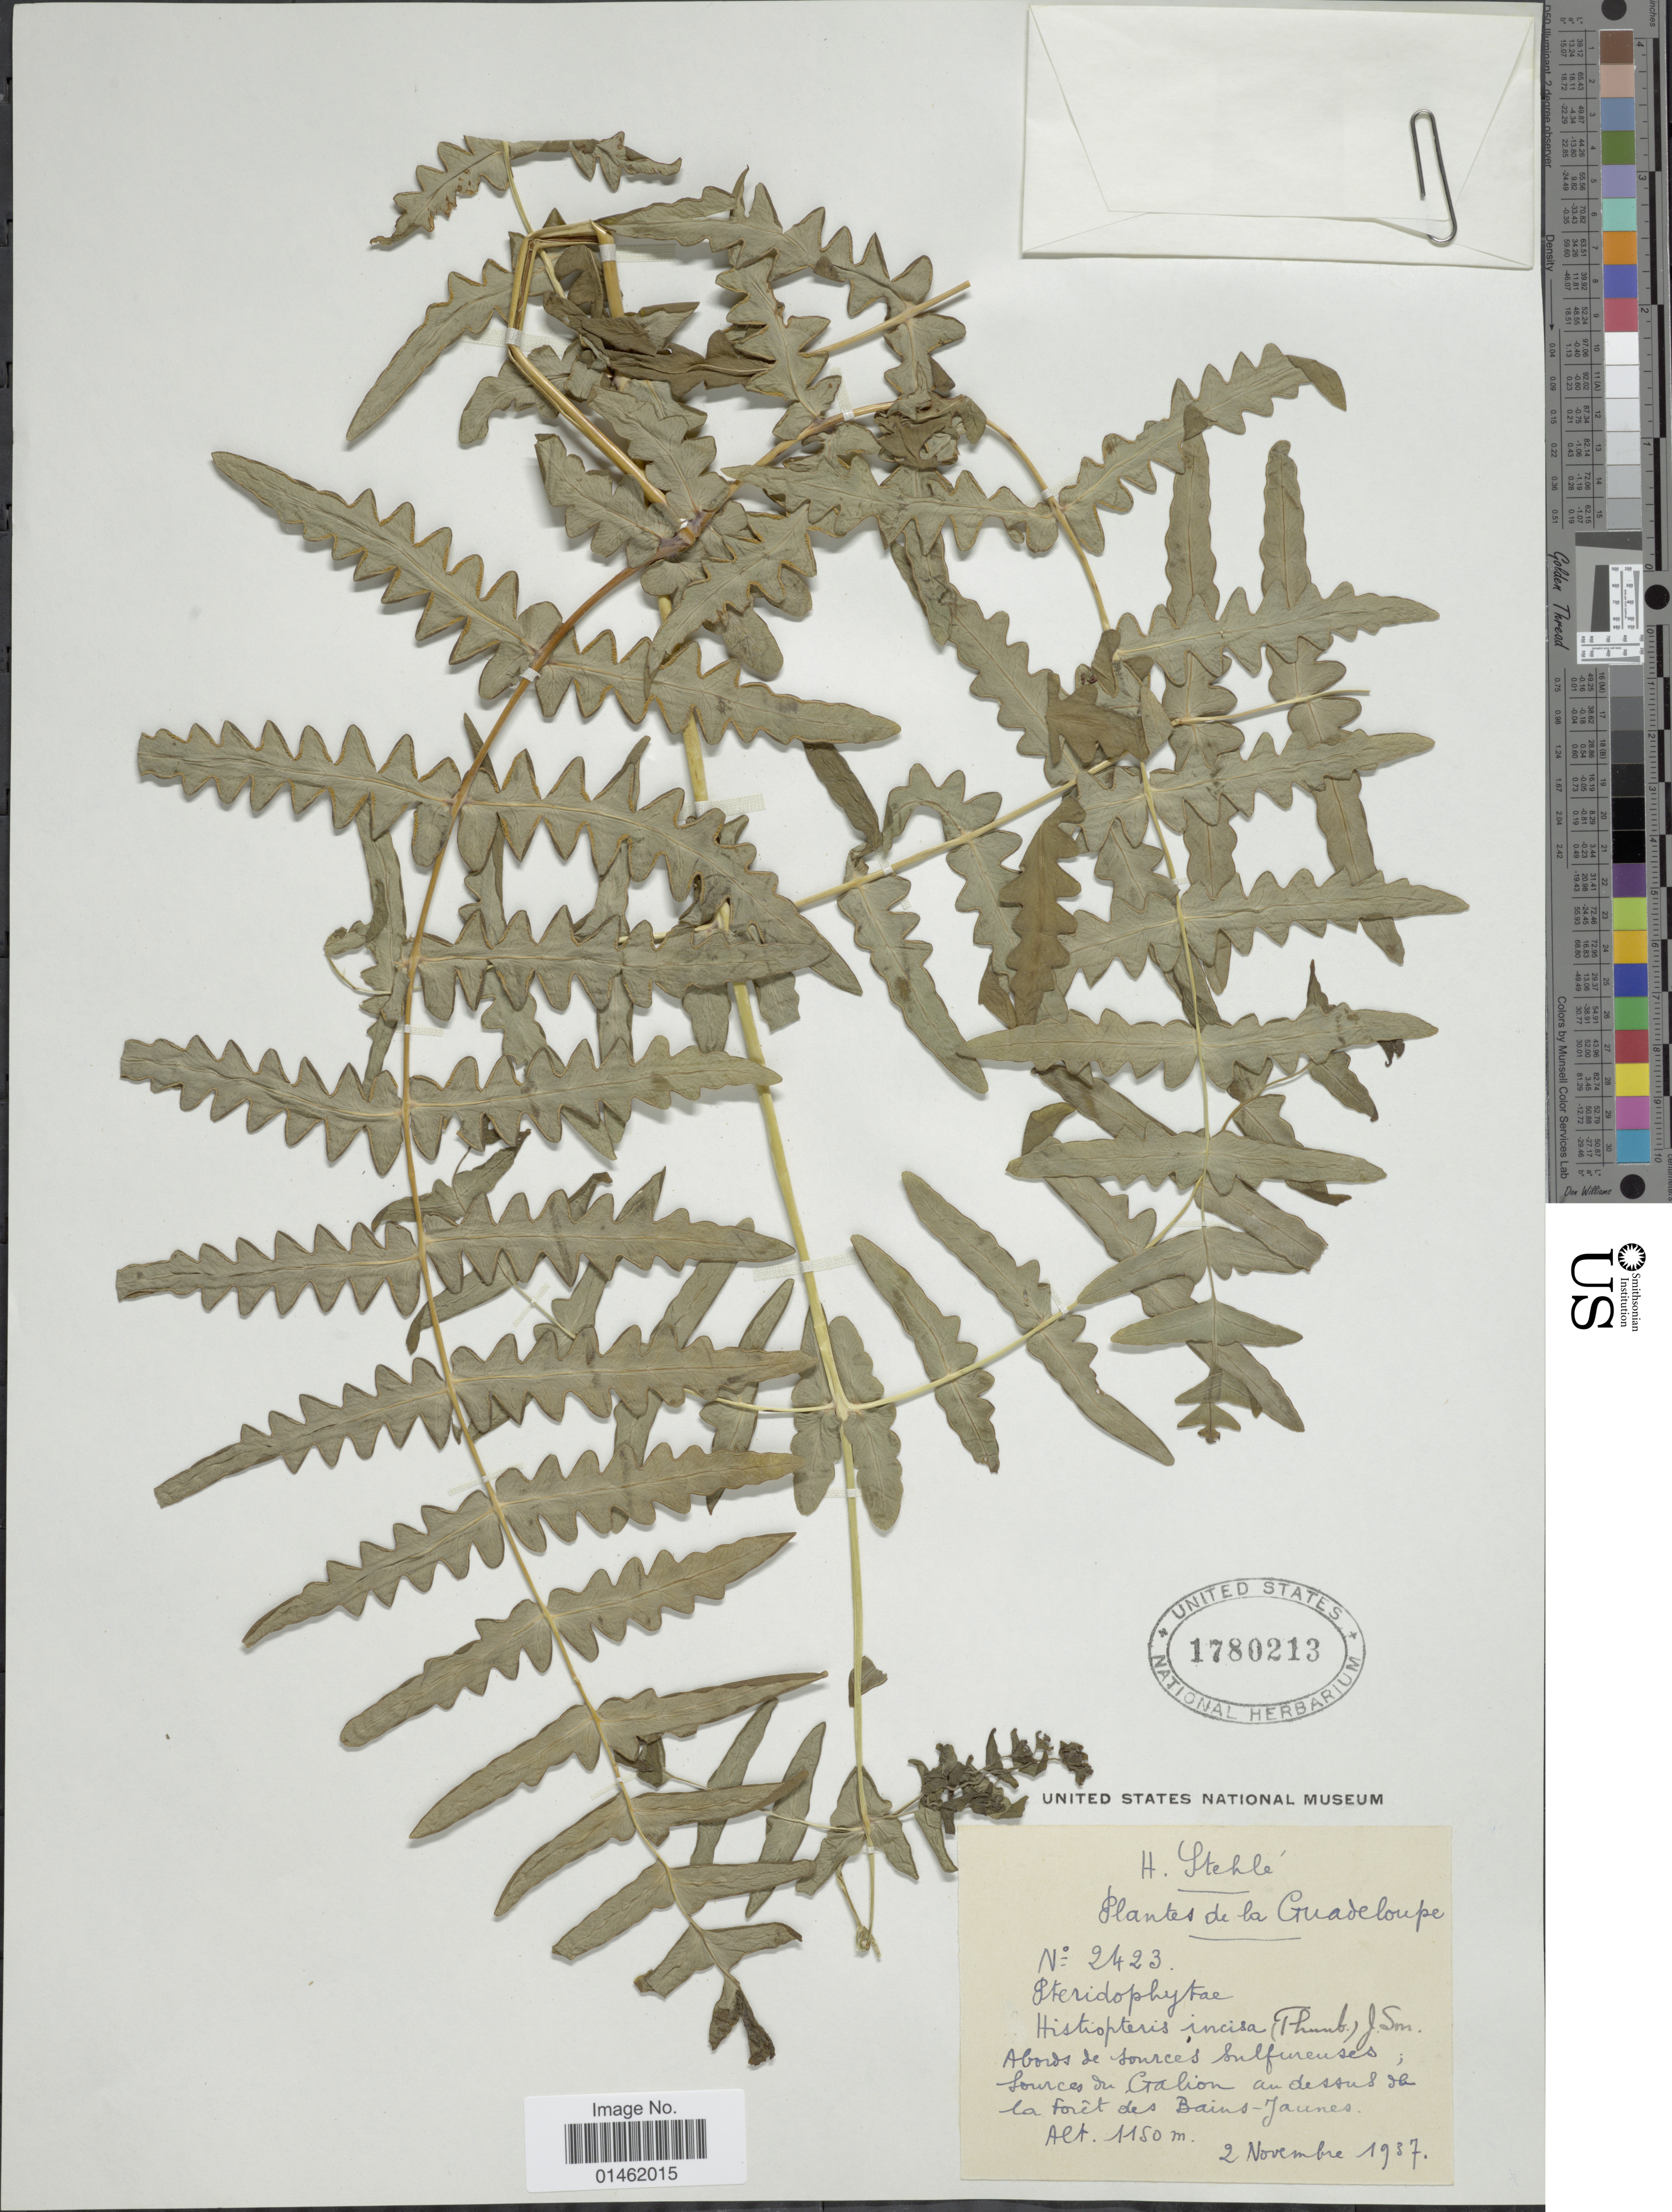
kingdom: Plantae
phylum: Tracheophyta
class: Polypodiopsida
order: Polypodiales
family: Dennstaedtiaceae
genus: Histiopteris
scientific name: Histiopteris incisa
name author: (Thunb.) J. Sm.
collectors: H. Stehlé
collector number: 2423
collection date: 1937-11-02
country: Guadeloupe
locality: Plantes de la Guadeloupe, abords de sources sulfurenses sources du Galion au dessus de la foret des Bains-Jaunes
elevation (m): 1150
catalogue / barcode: US 1780213